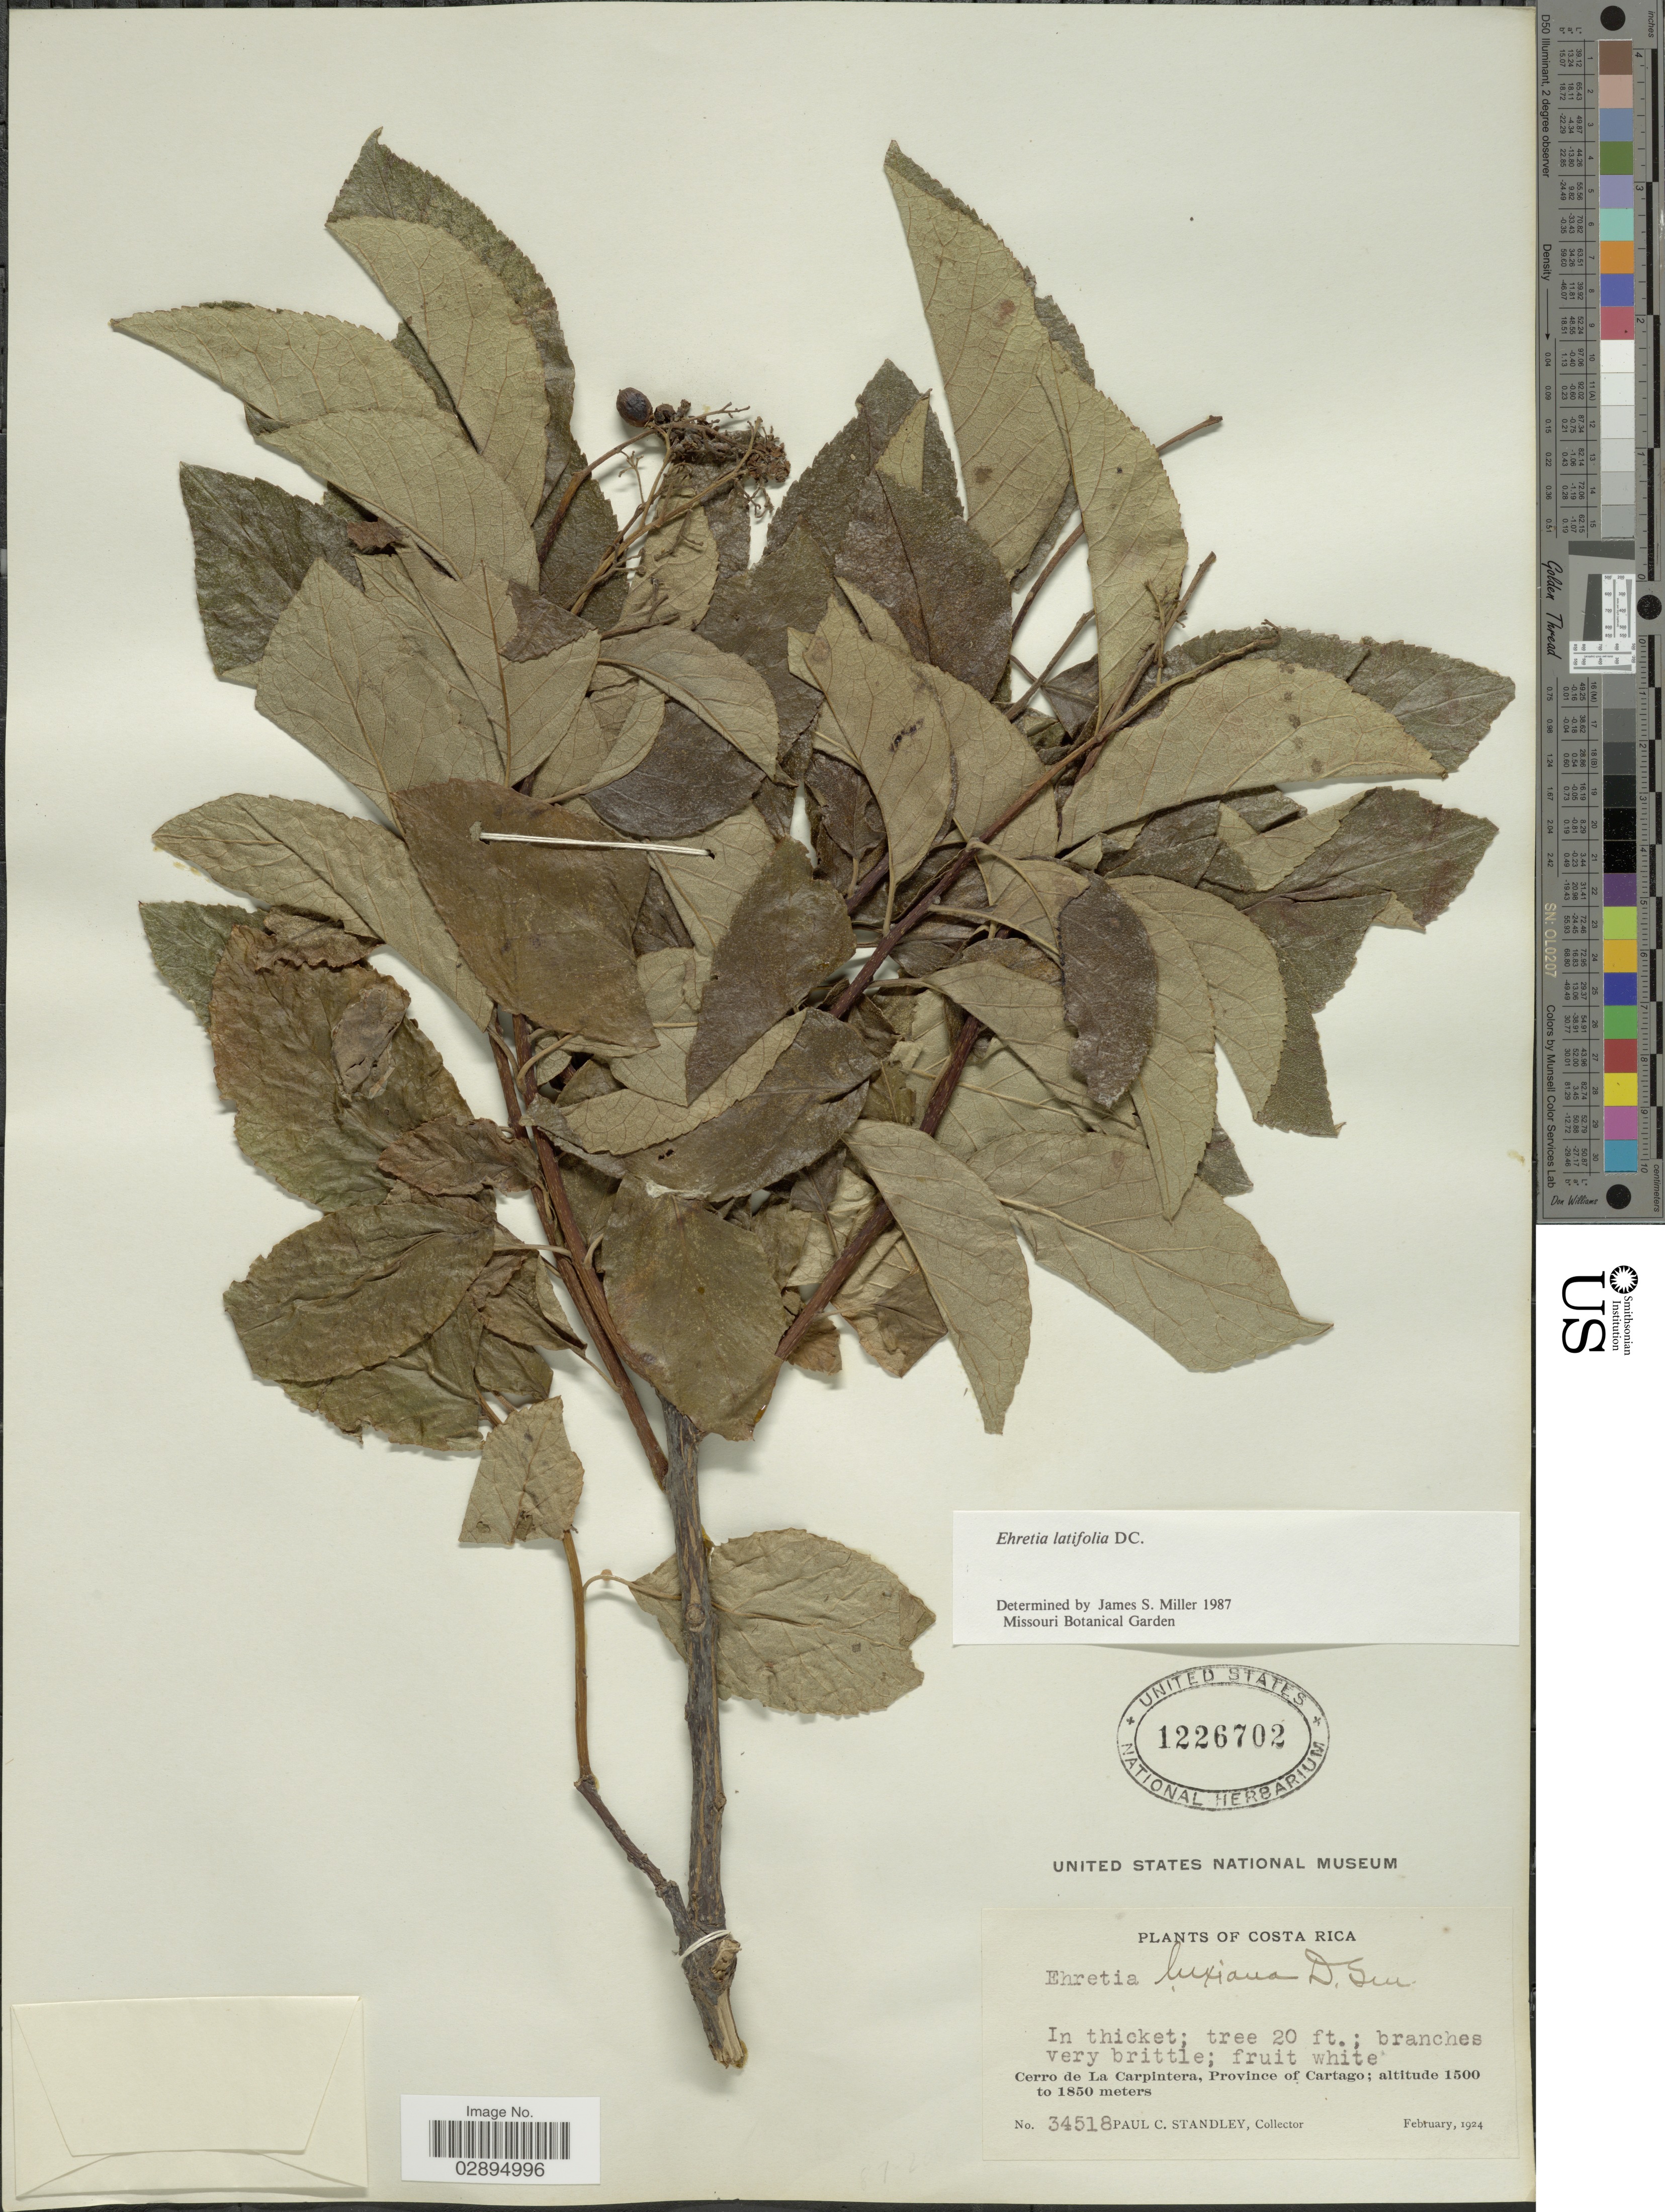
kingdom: Plantae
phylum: Tracheophyta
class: Magnoliopsida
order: Boraginales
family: Ehretiaceae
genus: Ehretia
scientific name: Ehretia latifolia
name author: DC.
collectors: P. C. Standley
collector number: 34518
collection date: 1924-02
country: Costa Rica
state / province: Cartago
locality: Cerro de La Carpintera.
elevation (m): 1500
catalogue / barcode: US 1226702